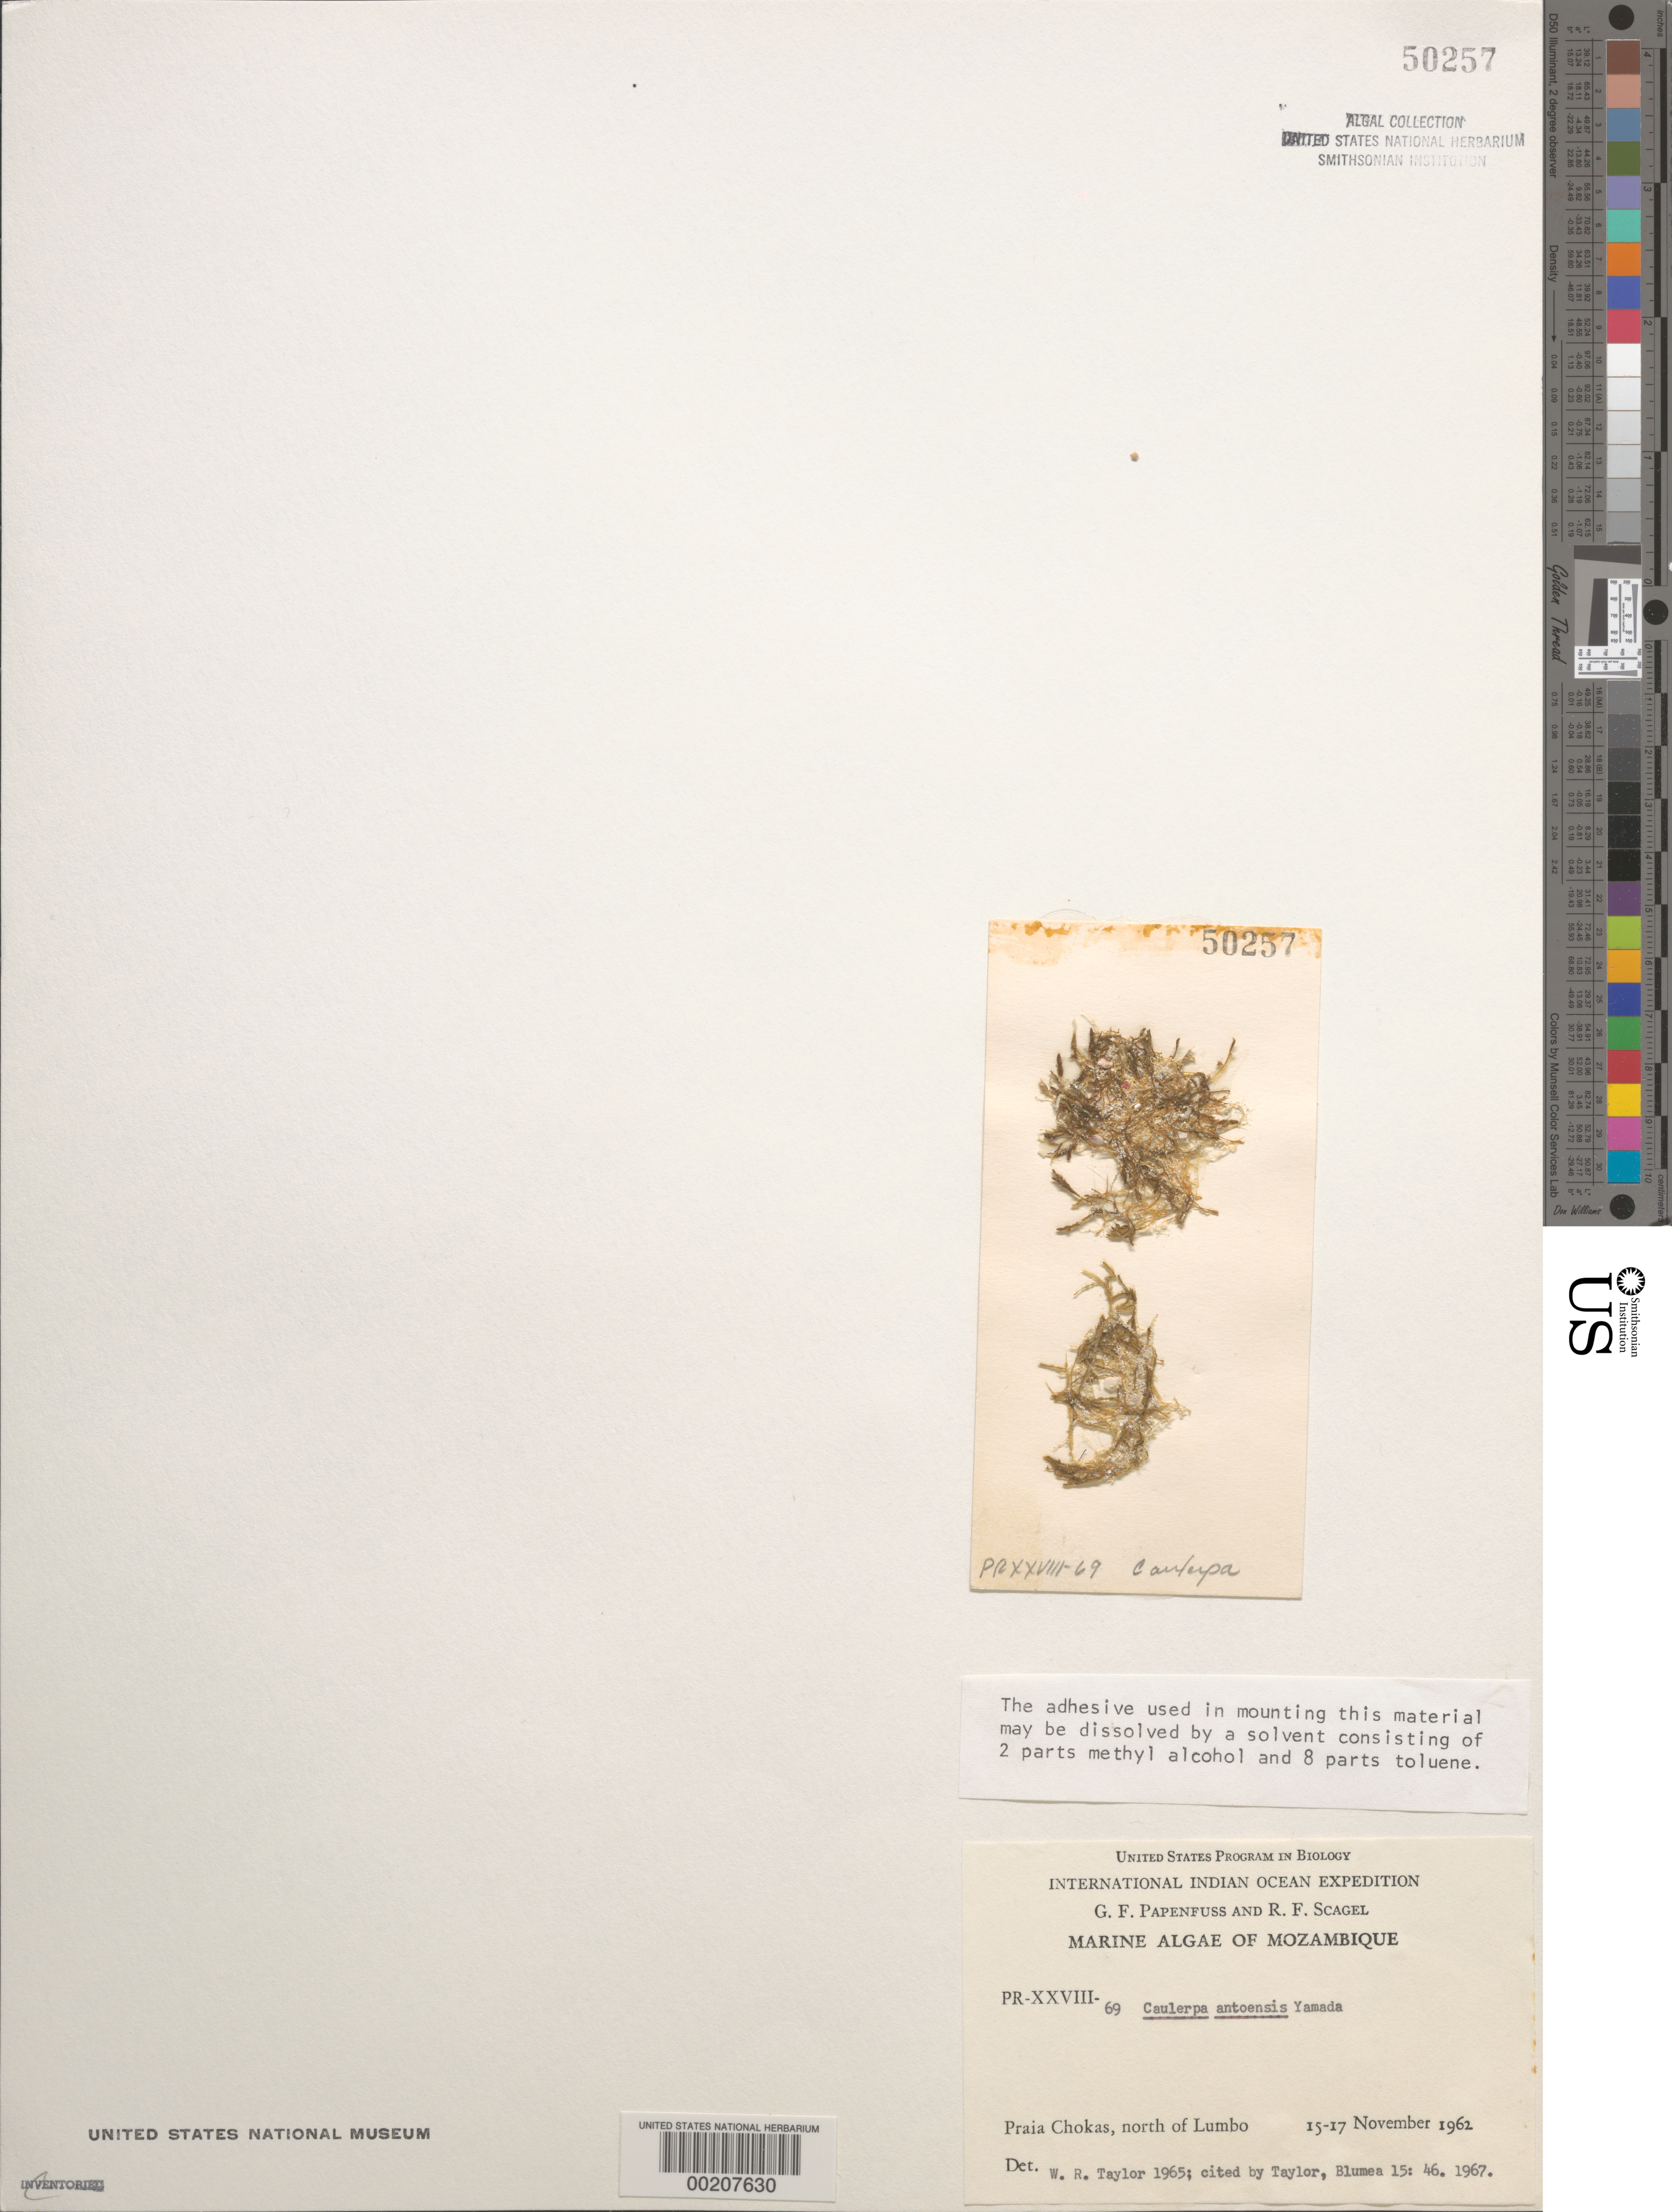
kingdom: Plantae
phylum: Chlorophyta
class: Ulvophyceae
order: Bryopsidales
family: Caulerpaceae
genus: Caulerpa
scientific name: Caulerpa antoensis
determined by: Taylor, William R.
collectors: G. Papenfuss & R. F. Scagel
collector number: PR-XXVIII-69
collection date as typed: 15 Nov 1962 to 17 Nov 1962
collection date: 1962-11-15/1962-11-17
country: Mozambique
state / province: Nampula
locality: Praia Chokas, north of Lumbo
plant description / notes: International Indian Ocean Expedition, 1962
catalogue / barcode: US 50257